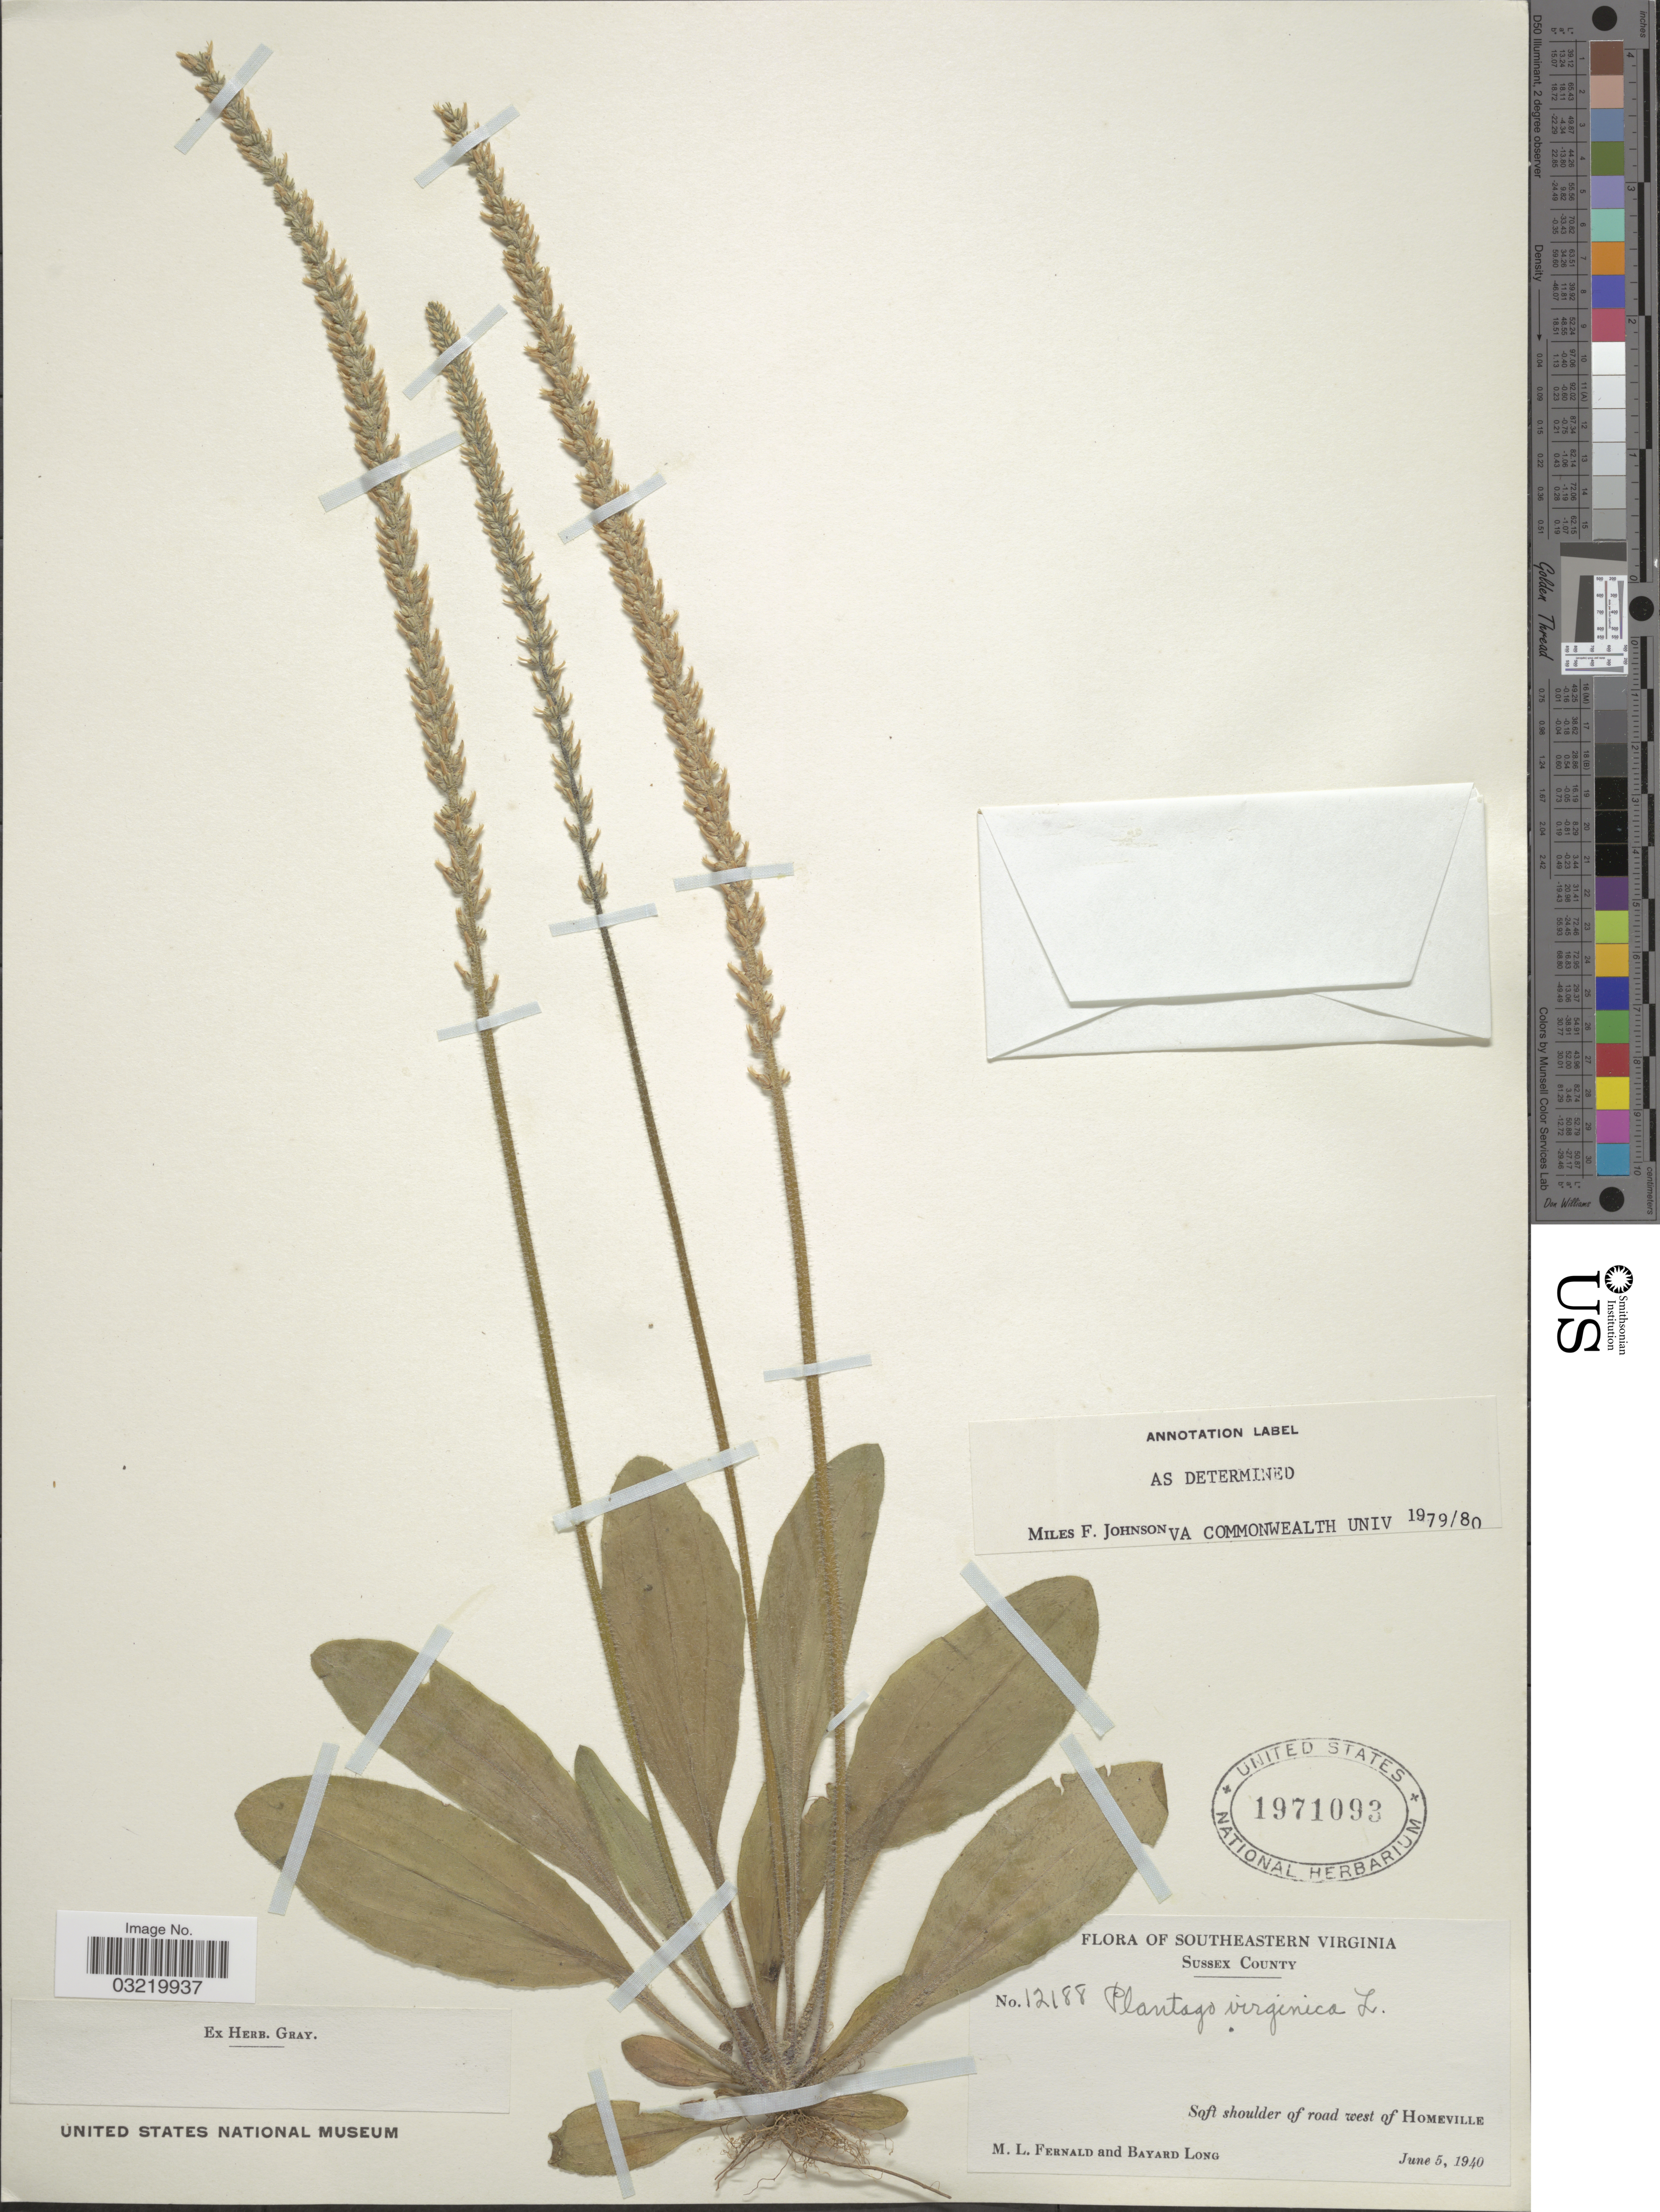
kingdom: Plantae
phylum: Tracheophyta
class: Magnoliopsida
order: Lamiales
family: Plantaginaceae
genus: Plantago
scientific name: Plantago virginica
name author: L.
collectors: M. L. Fernald & B. Long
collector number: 12188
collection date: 1940-06-05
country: United States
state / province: Virginia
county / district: Sussex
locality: Southeastern Virginia. Sussex County. Soft shoulder of road west of Homeville.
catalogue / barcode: US 1971093